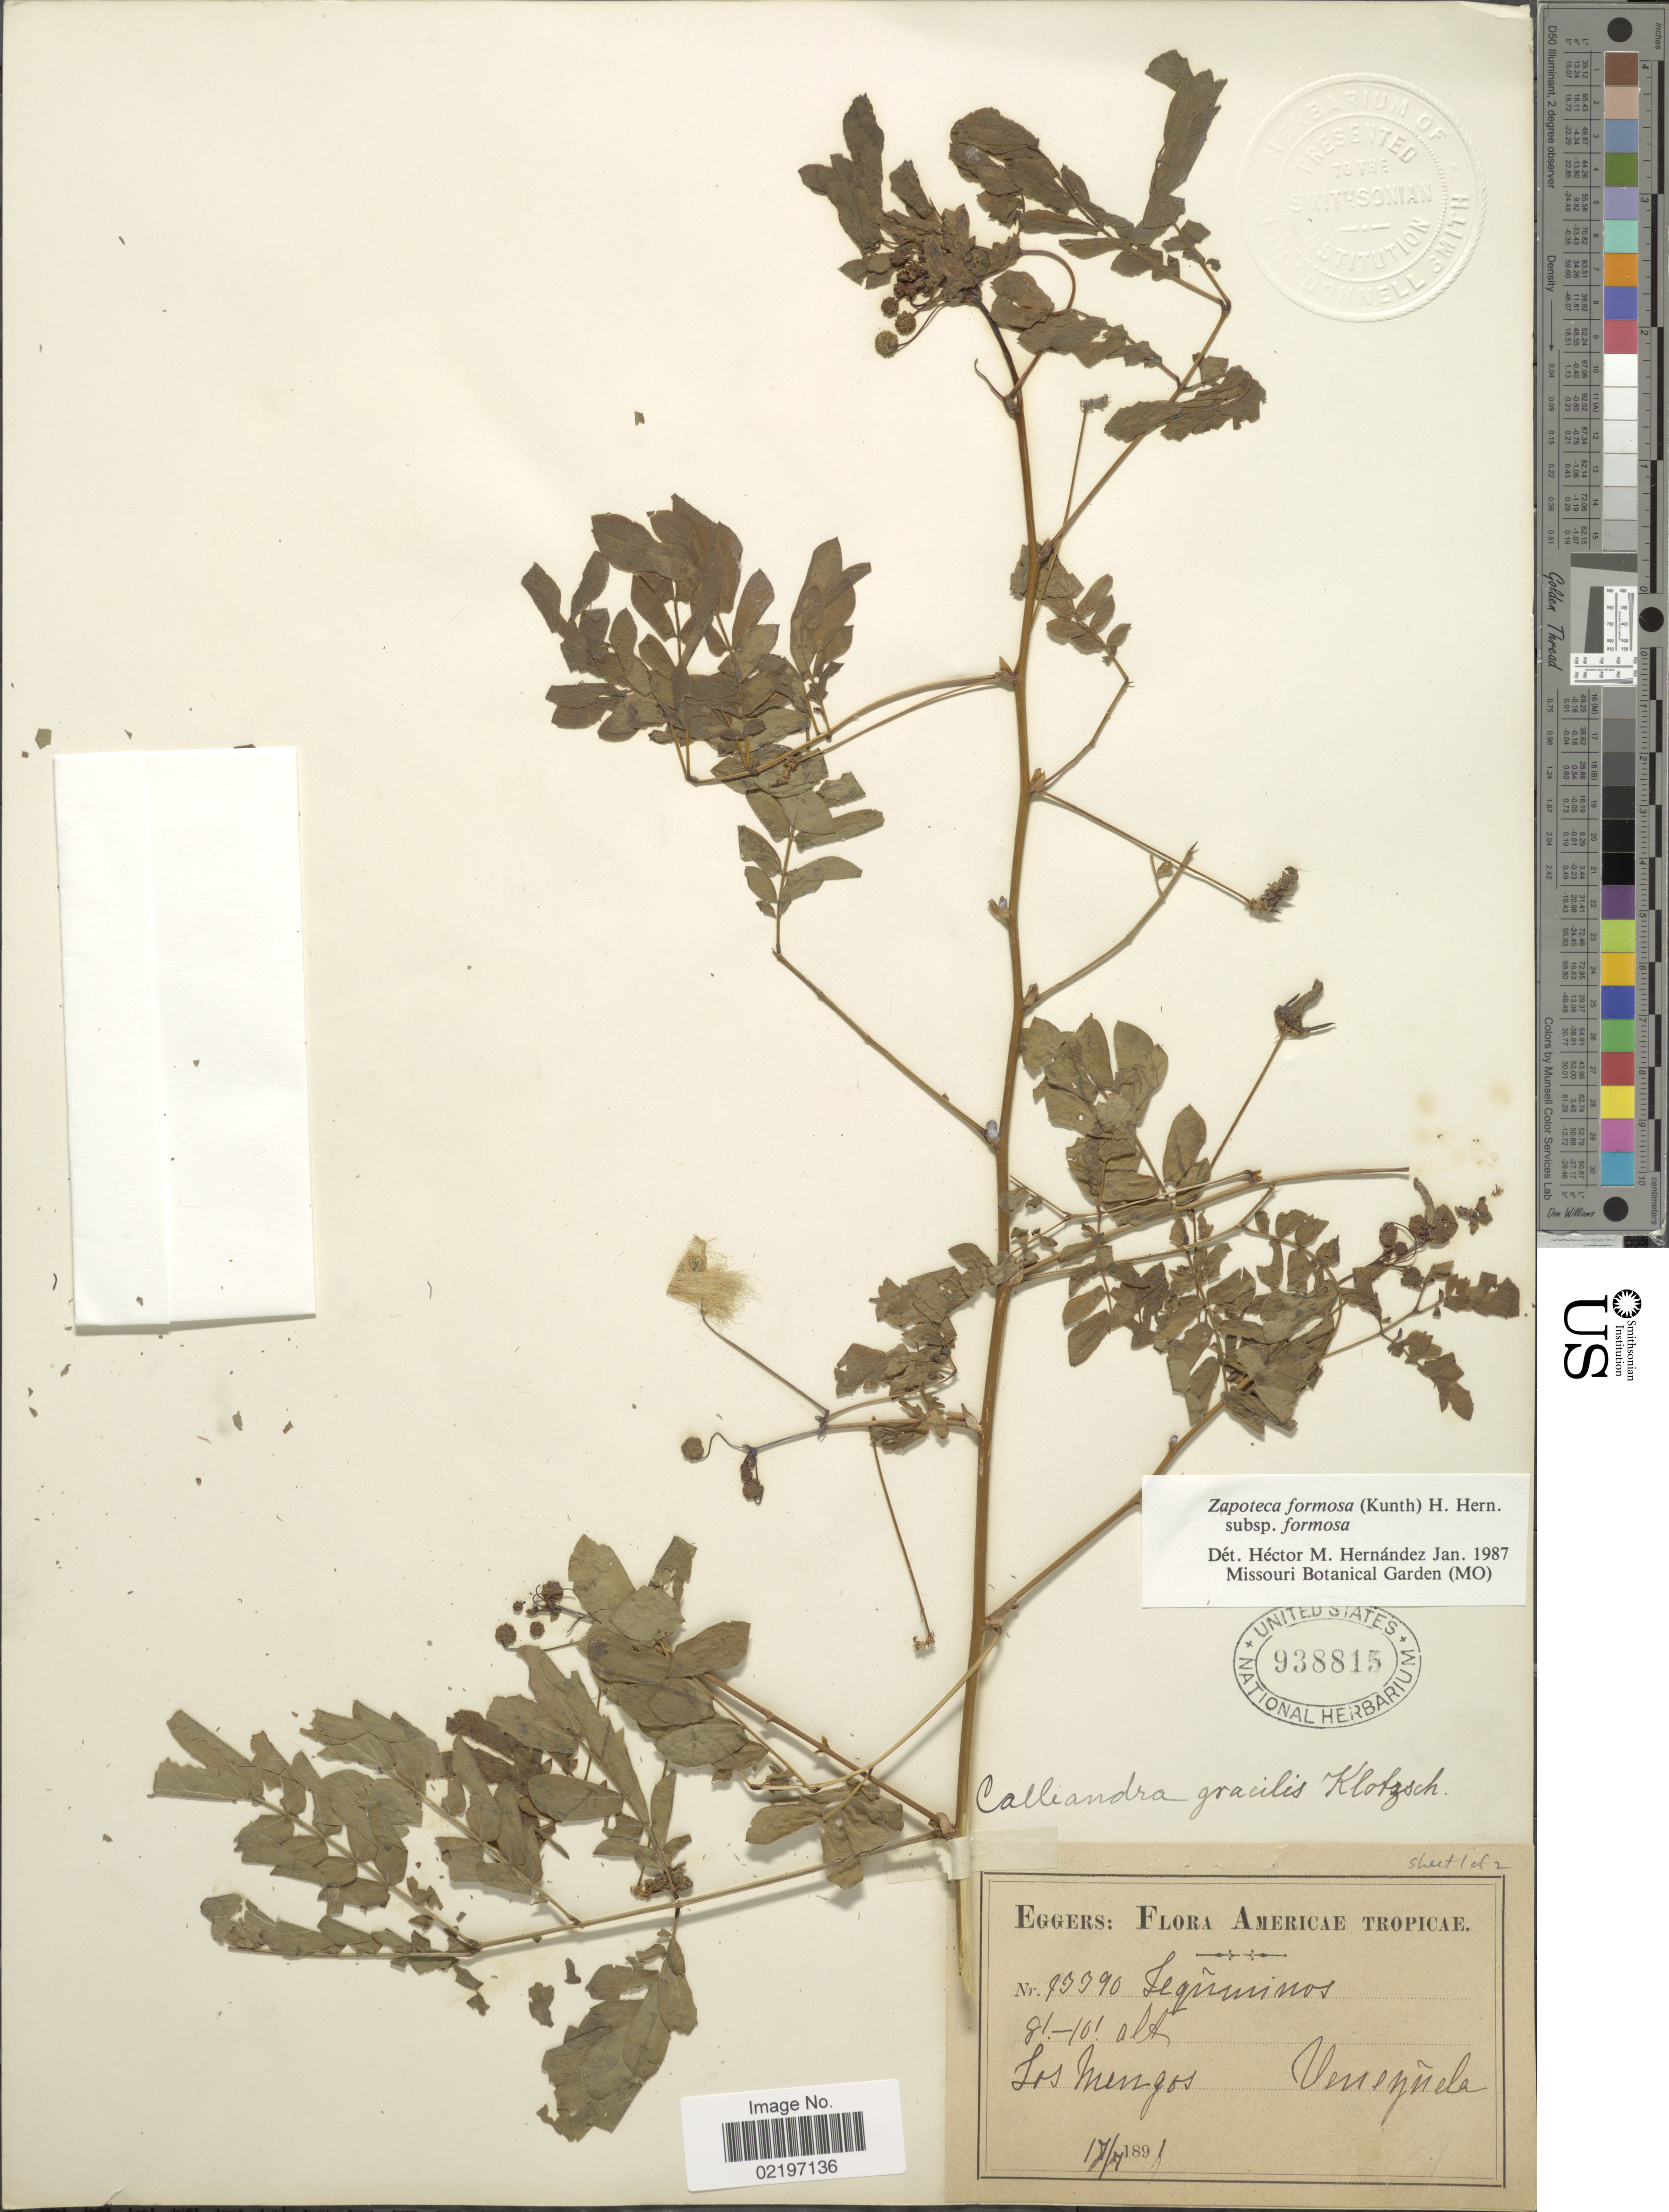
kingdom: Plantae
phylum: Tracheophyta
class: Magnoliopsida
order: Fabales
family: Fabaceae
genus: Zapoteca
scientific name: Zapoteca formosa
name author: (Kunth) H.M. Hern.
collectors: -. Eggers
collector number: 73390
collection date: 1891-07-17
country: Venezuela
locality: Los Mengos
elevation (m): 2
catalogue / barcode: US 938815